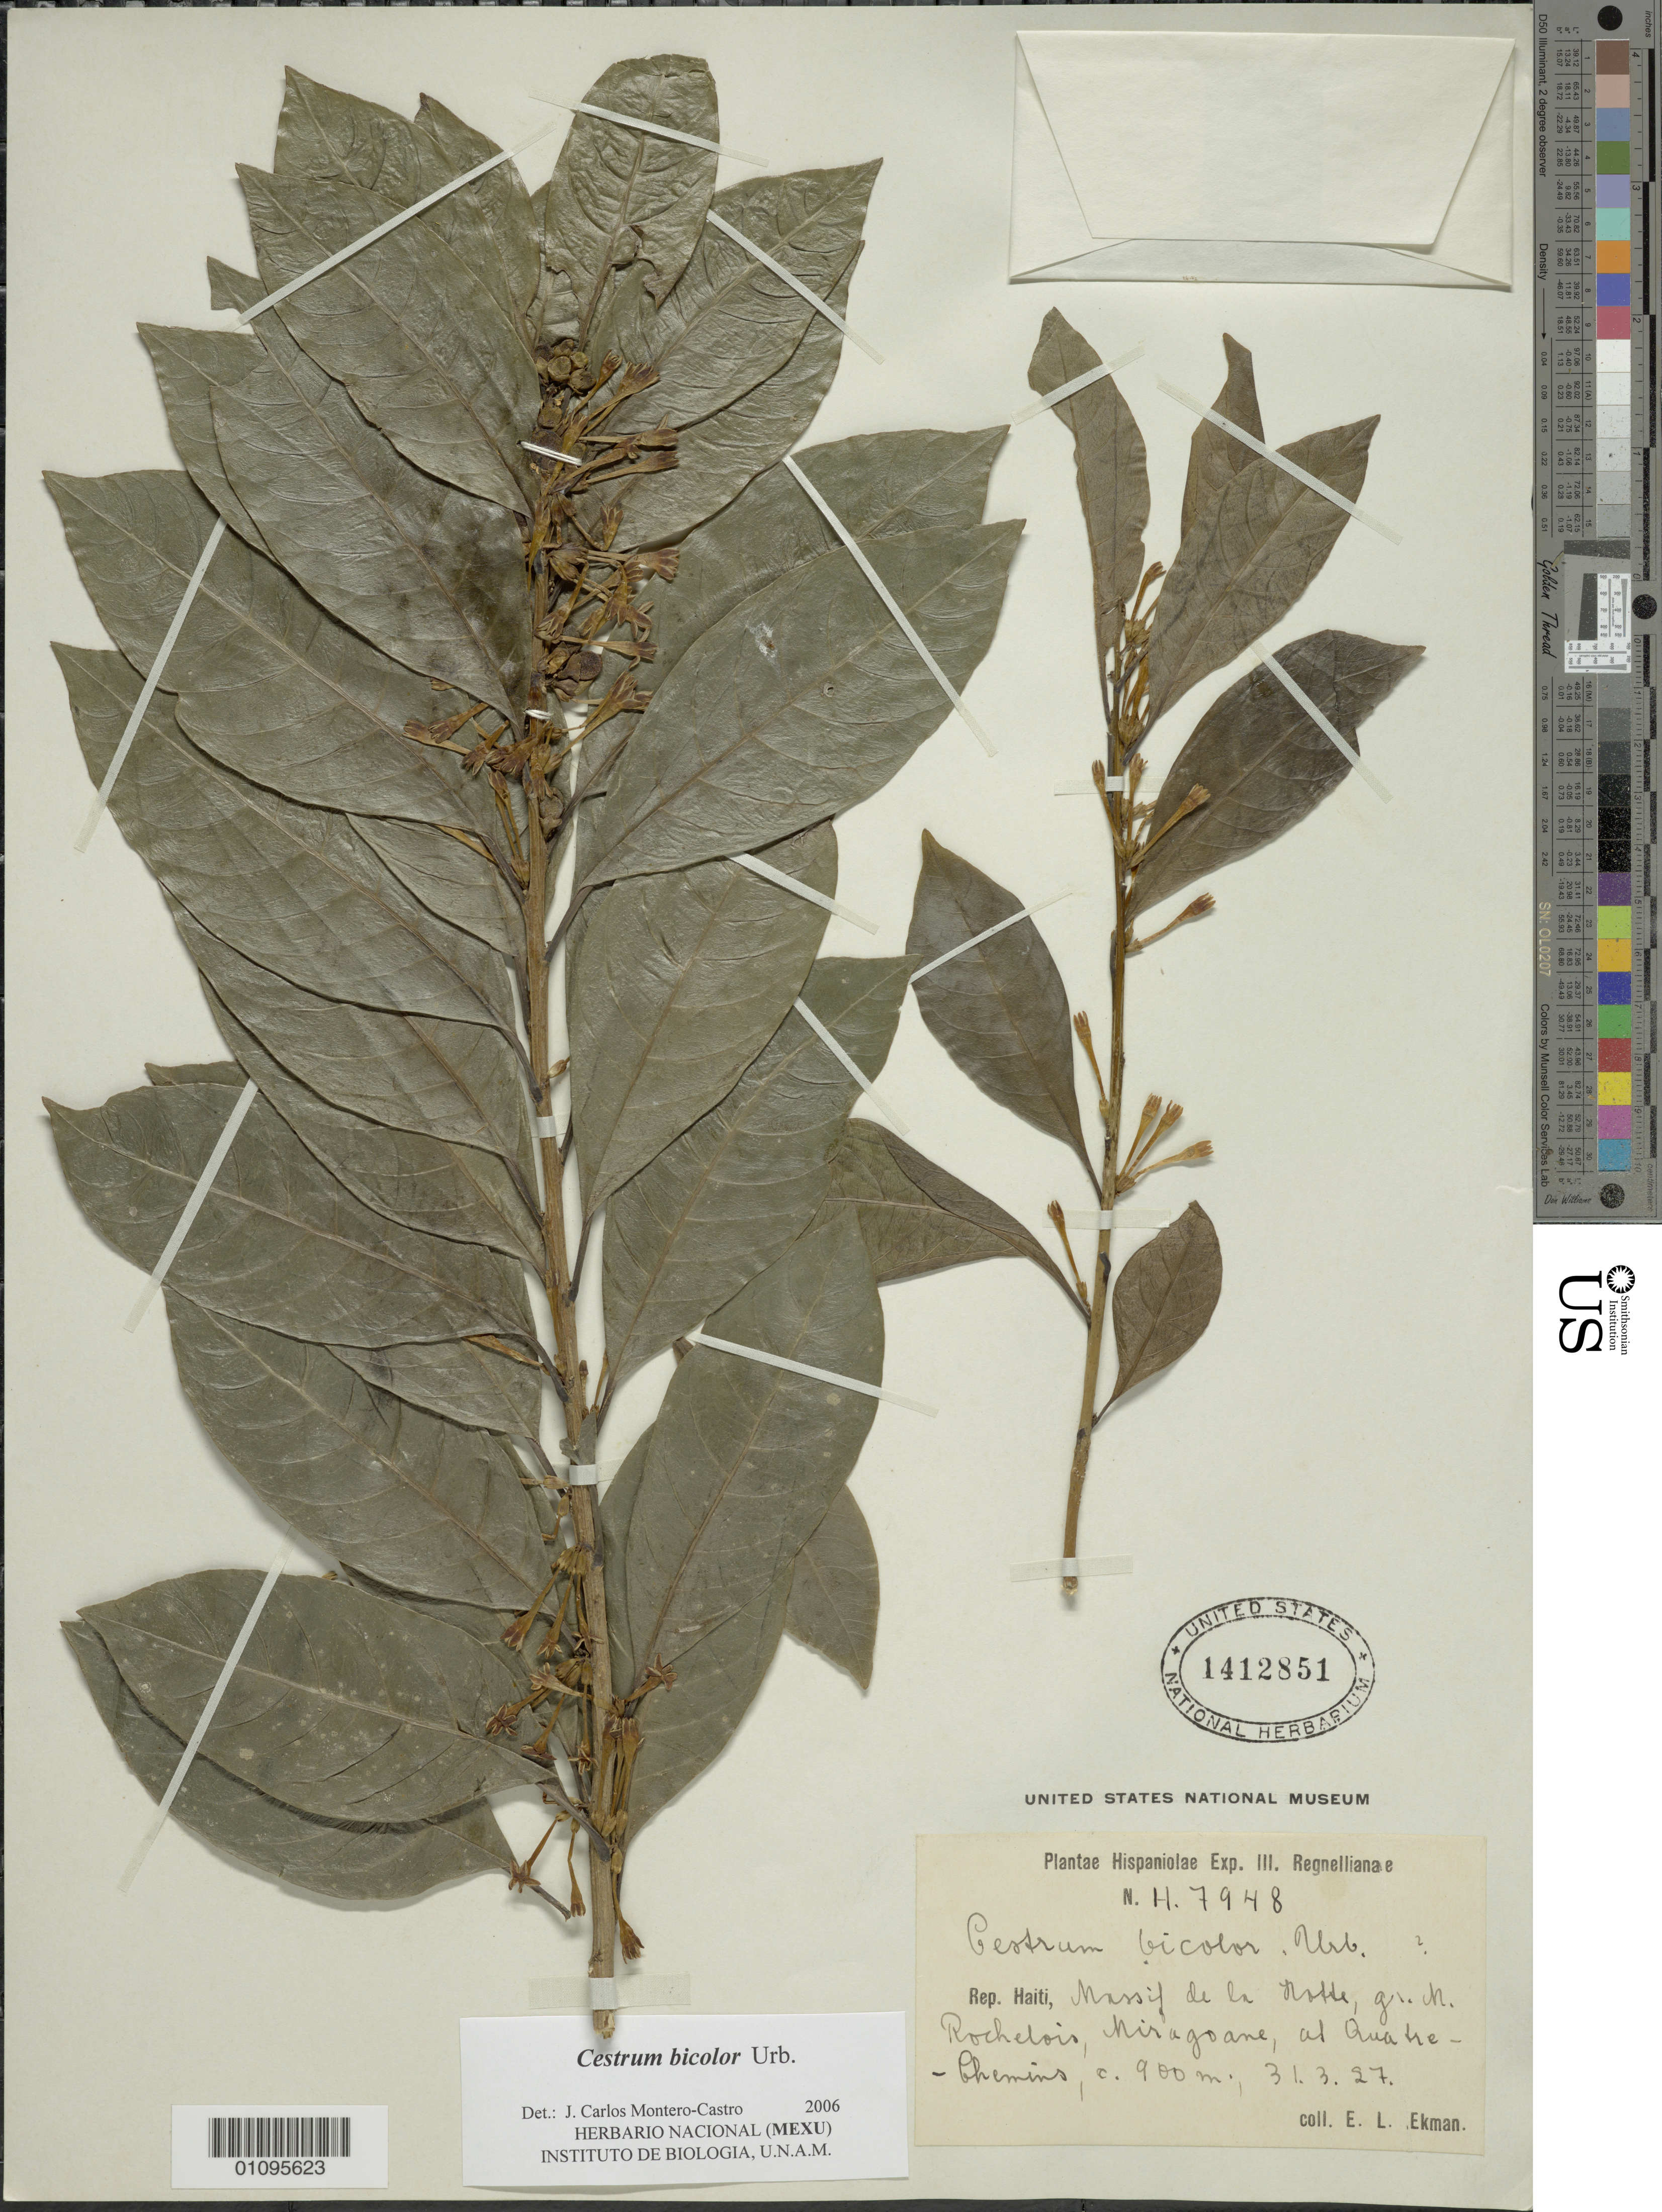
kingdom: Plantae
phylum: Tracheophyta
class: Magnoliopsida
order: Solanales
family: Solanaceae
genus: Cestrum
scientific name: Cestrum bicolor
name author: Urb.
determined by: Montero-Castro, J. C.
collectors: E. L. Ekman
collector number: H 7948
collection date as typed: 31 Mar 1927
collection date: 1927-03-31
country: Haiti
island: Hispaniola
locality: Massif de la Hotte, Rochelois, Miragoane, ad Quatre-Chemins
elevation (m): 900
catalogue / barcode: US 1412851